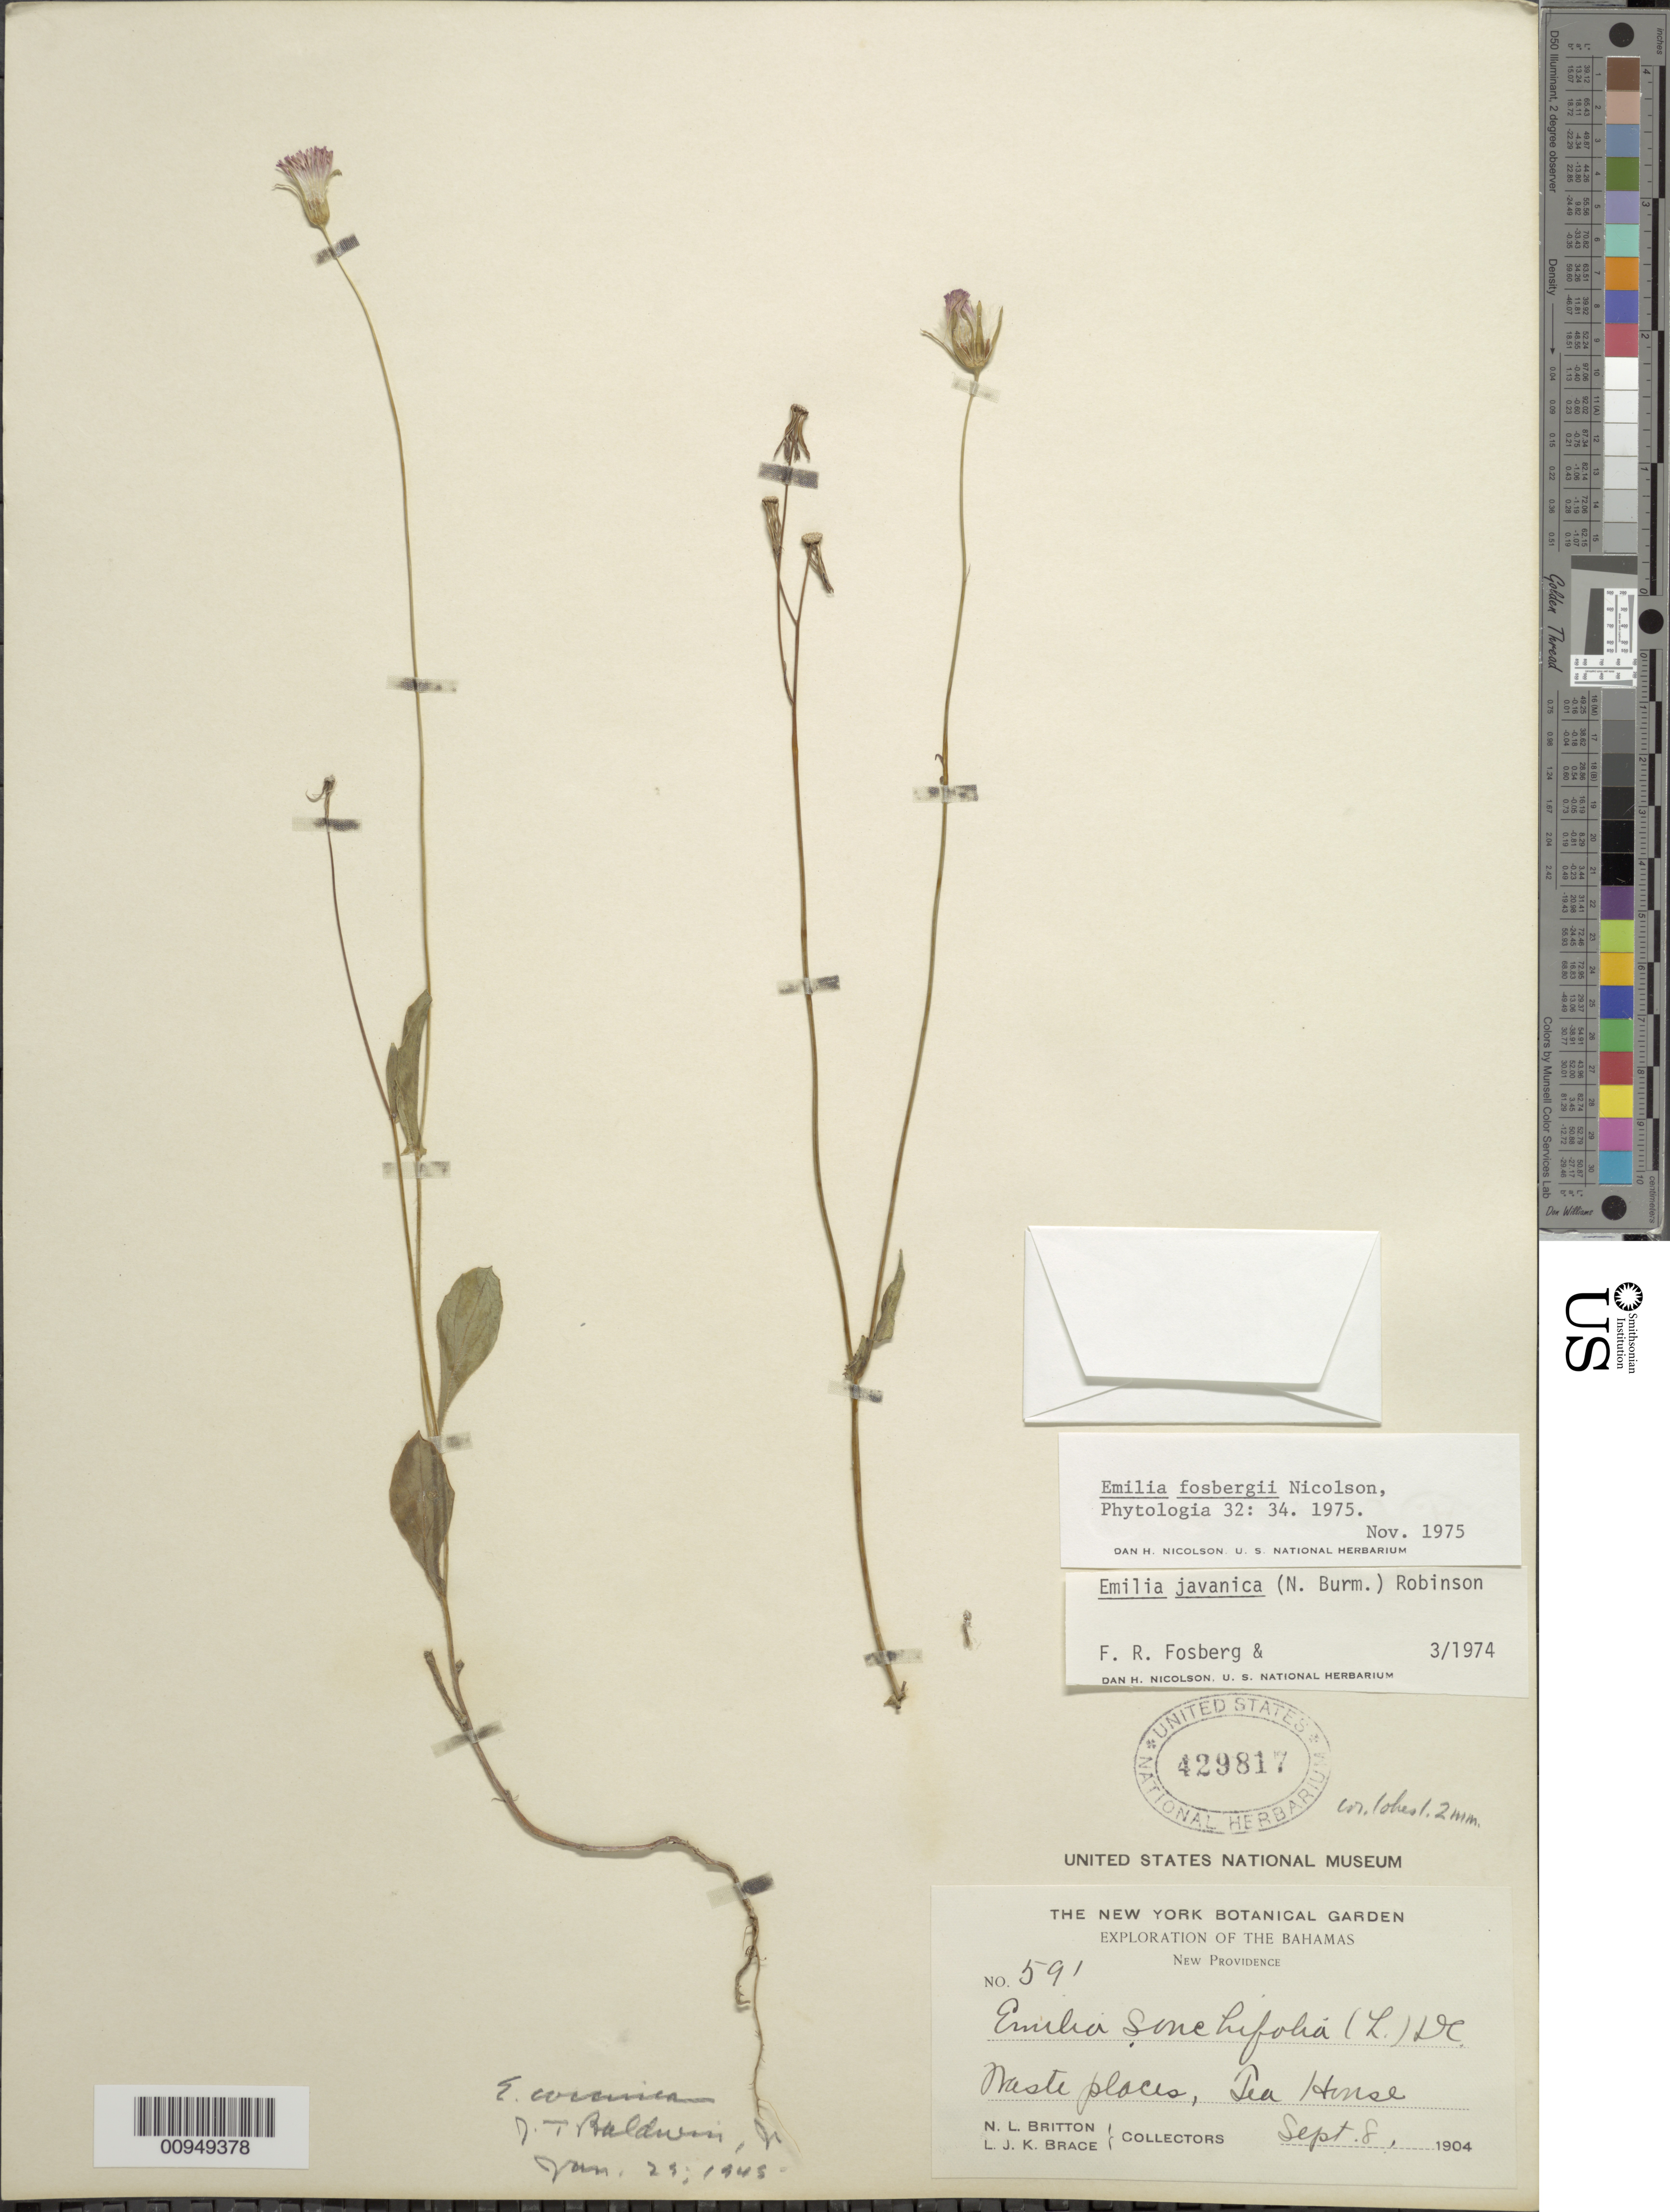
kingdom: Plantae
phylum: Tracheophyta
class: Magnoliopsida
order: Asterales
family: Asteraceae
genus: Emilia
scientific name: Emilia fosbergii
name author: Nicolson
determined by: Nicolson, Dan H.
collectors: N. Britton & L. J. K. Brace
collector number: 591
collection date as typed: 08 Sep 1904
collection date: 1904-09-08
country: Bahamas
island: New Providence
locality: Tea House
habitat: Waste places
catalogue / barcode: US 429817